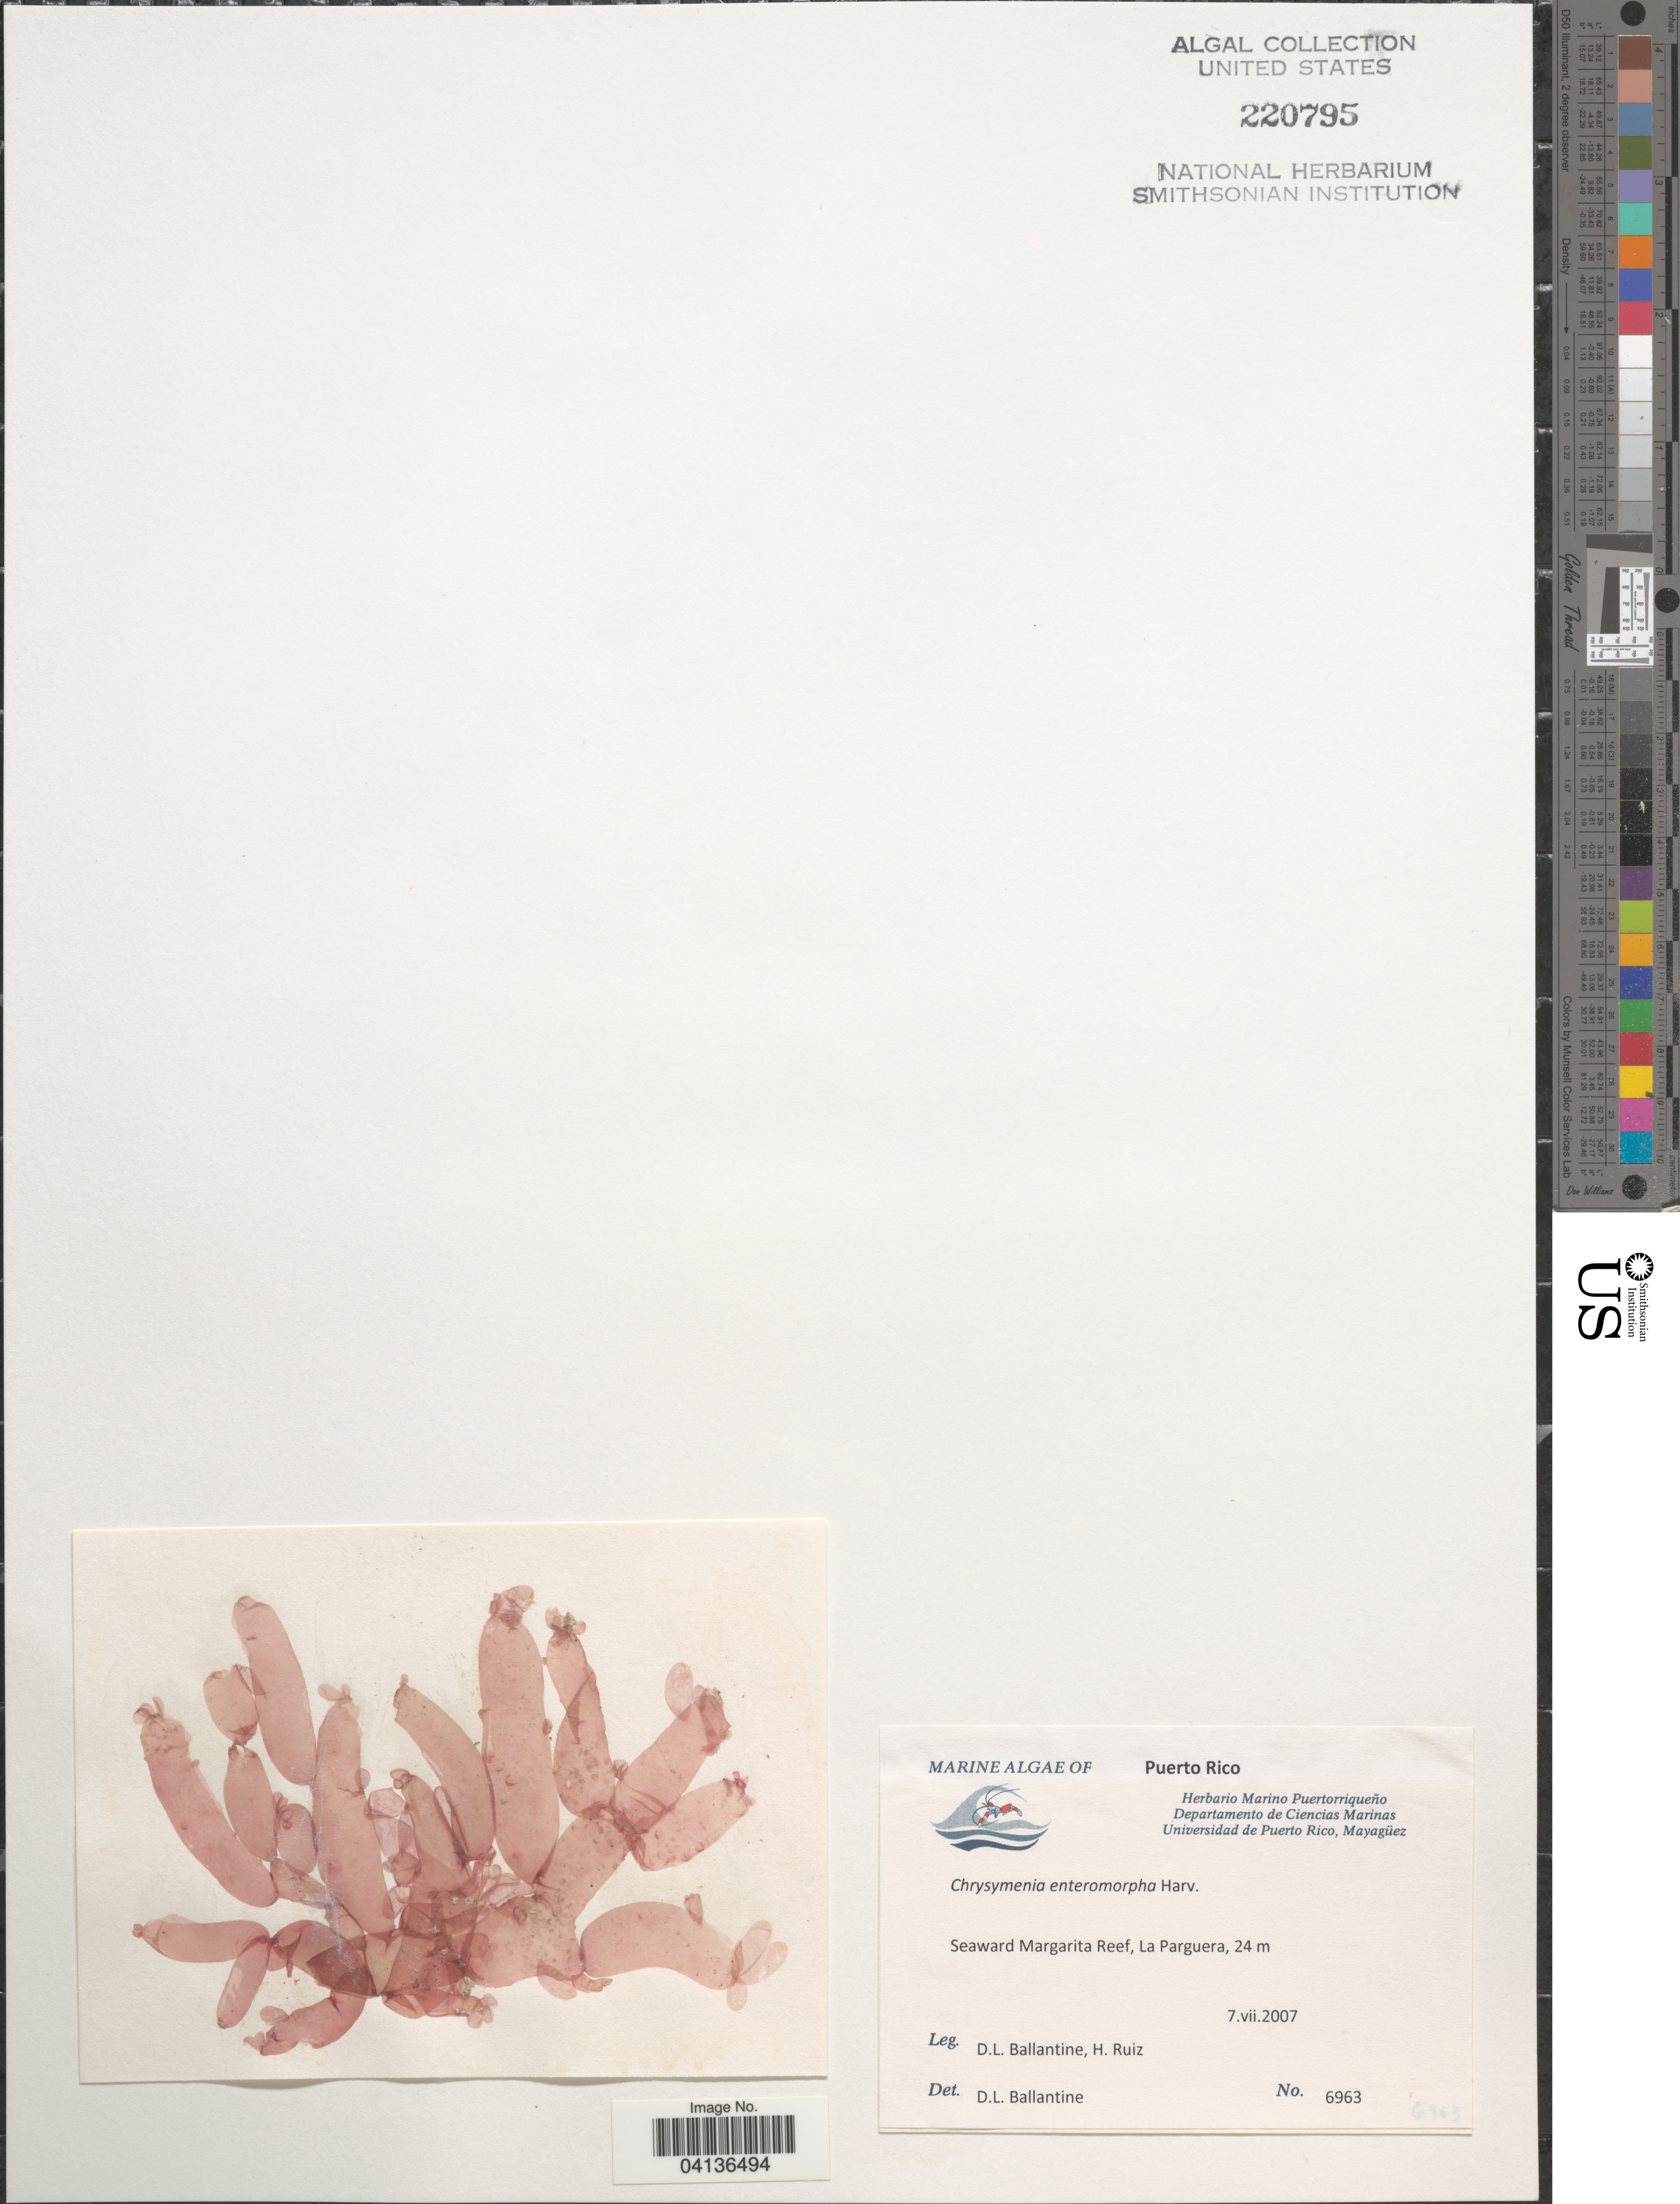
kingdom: Plantae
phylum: Rhodophyta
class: Florideophyceae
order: Rhodymeniales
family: Rhodymeniaceae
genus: Botryocladia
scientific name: Botryocladia enteromorpha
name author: (Harv.) W.E. Schmidt et al. in W.E. Schmidt et al.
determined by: Algae name updating Project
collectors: D.L. Ballantine & H. Ruiz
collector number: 6963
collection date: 2007-07-07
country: Puerto Rico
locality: Seaward Margarita Reef, La Parguera.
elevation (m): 24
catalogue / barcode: US 220795